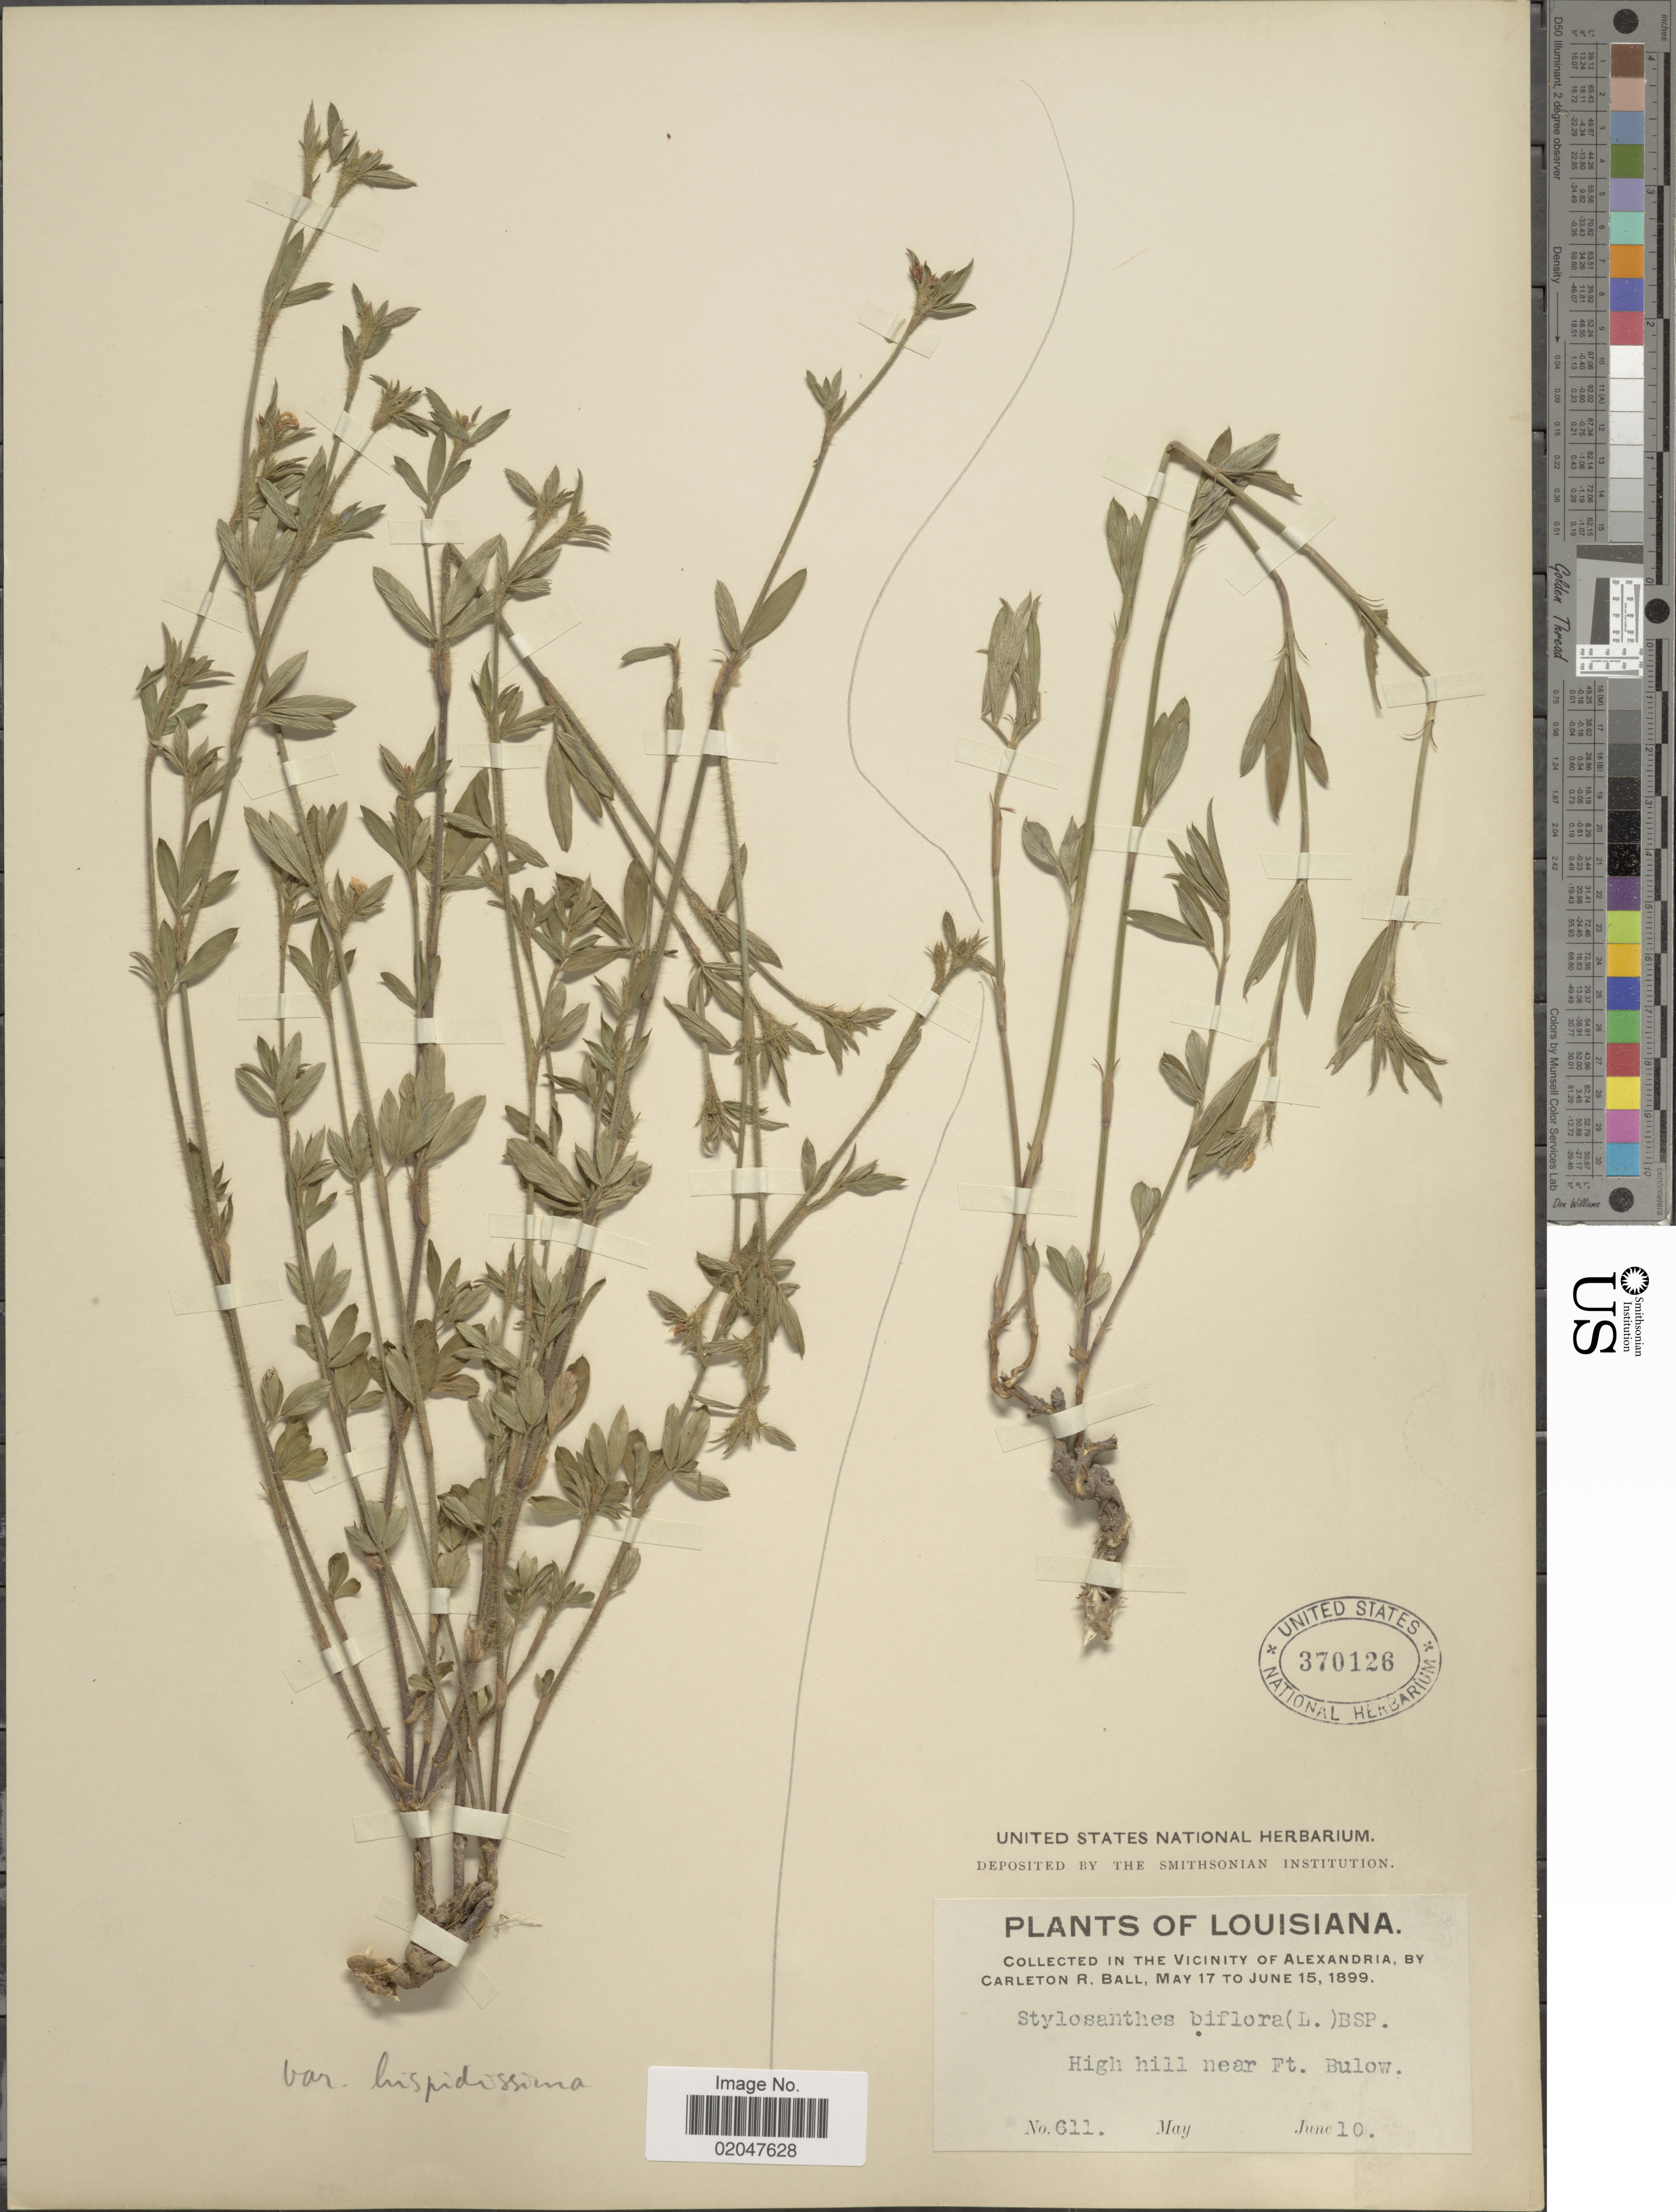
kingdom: Plantae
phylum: Tracheophyta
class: Magnoliopsida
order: Fabales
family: Fabaceae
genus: Stylosanthes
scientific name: Stylosanthes biflora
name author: (L.) Britton et al.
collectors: C. R. Ball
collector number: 611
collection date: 1899-06-10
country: United States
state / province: Louisiana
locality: Vicinity of Alexandria, near Ft. Bulow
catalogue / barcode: US 370126